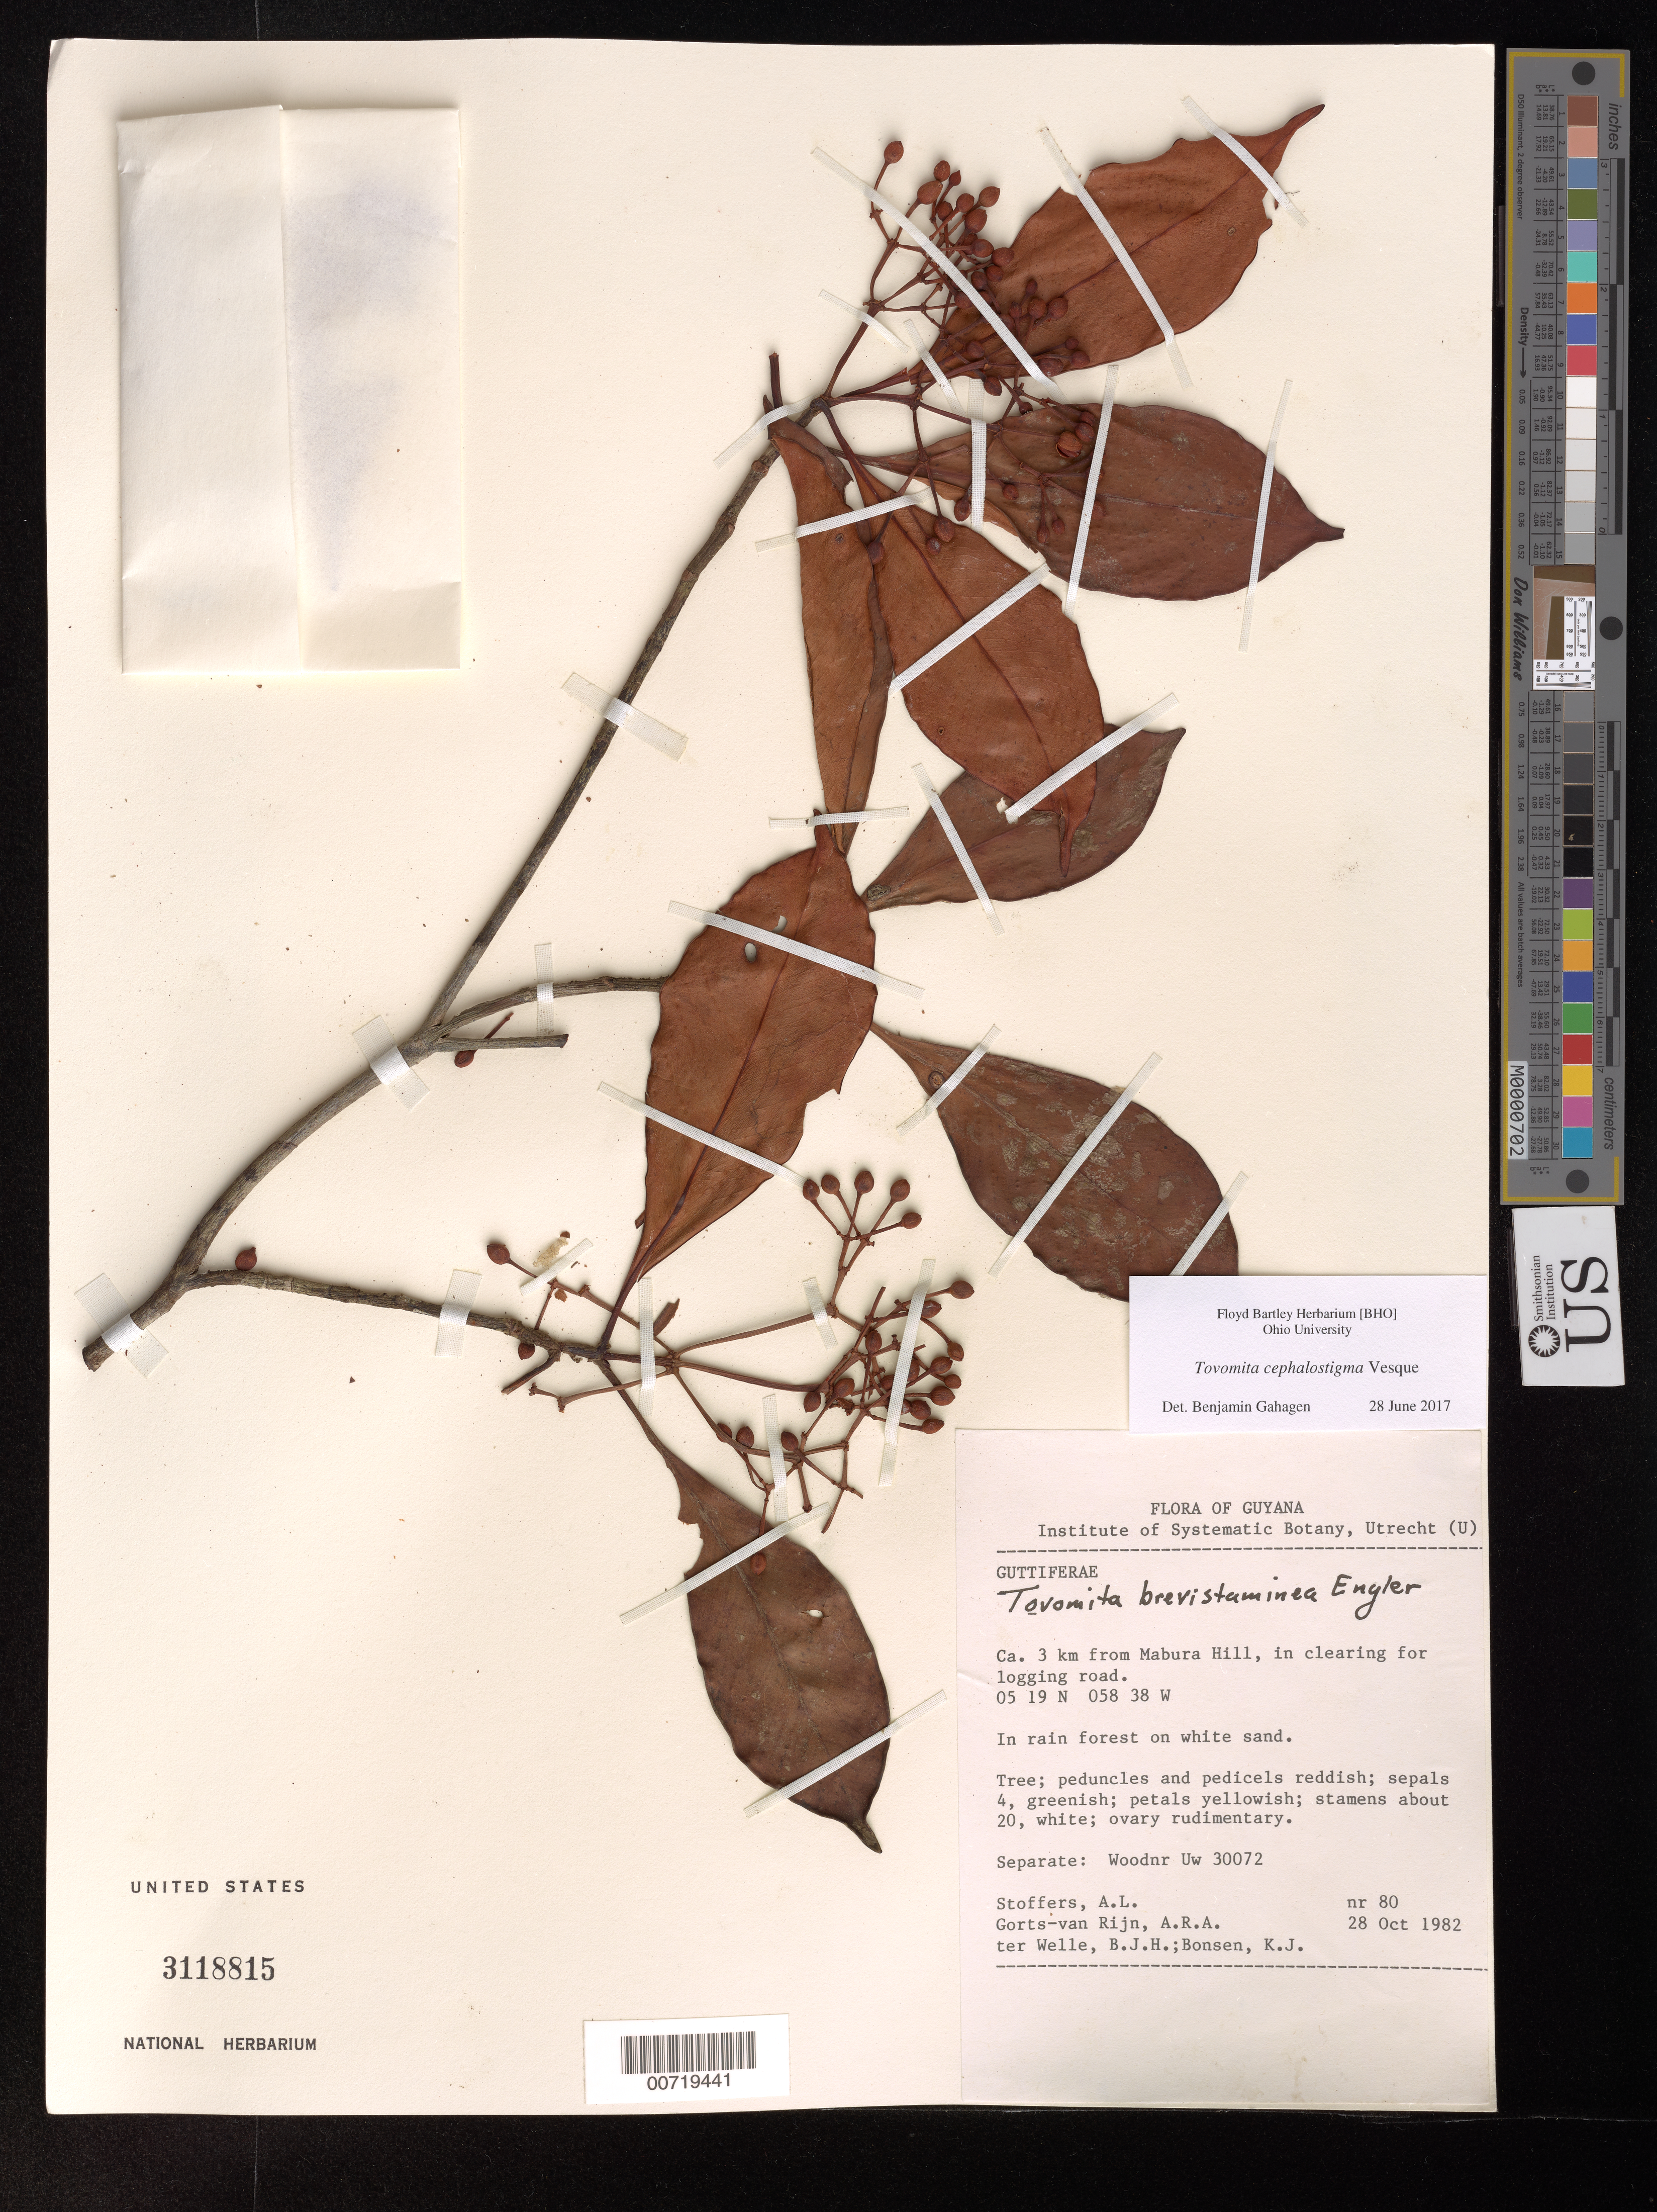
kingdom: Plantae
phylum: Tracheophyta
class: Magnoliopsida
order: Malpighiales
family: Clusiaceae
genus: Tovomita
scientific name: Tovomita cephalostigma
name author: Vesque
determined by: Gahagen, Benjamin, (BHO), Ohio University (UNITED STATES)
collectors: A. Stoffers, A. .R. A. Görts-van Rijn, B. Welle & K. Bonsen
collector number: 80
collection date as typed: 28-Oct-82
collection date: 1982-10-28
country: Guyana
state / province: U. Demerara-Berbice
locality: Mabura Hill, ca. 3 km from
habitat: Rainforest on white sand; in clearing for logging road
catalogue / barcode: US 3118815